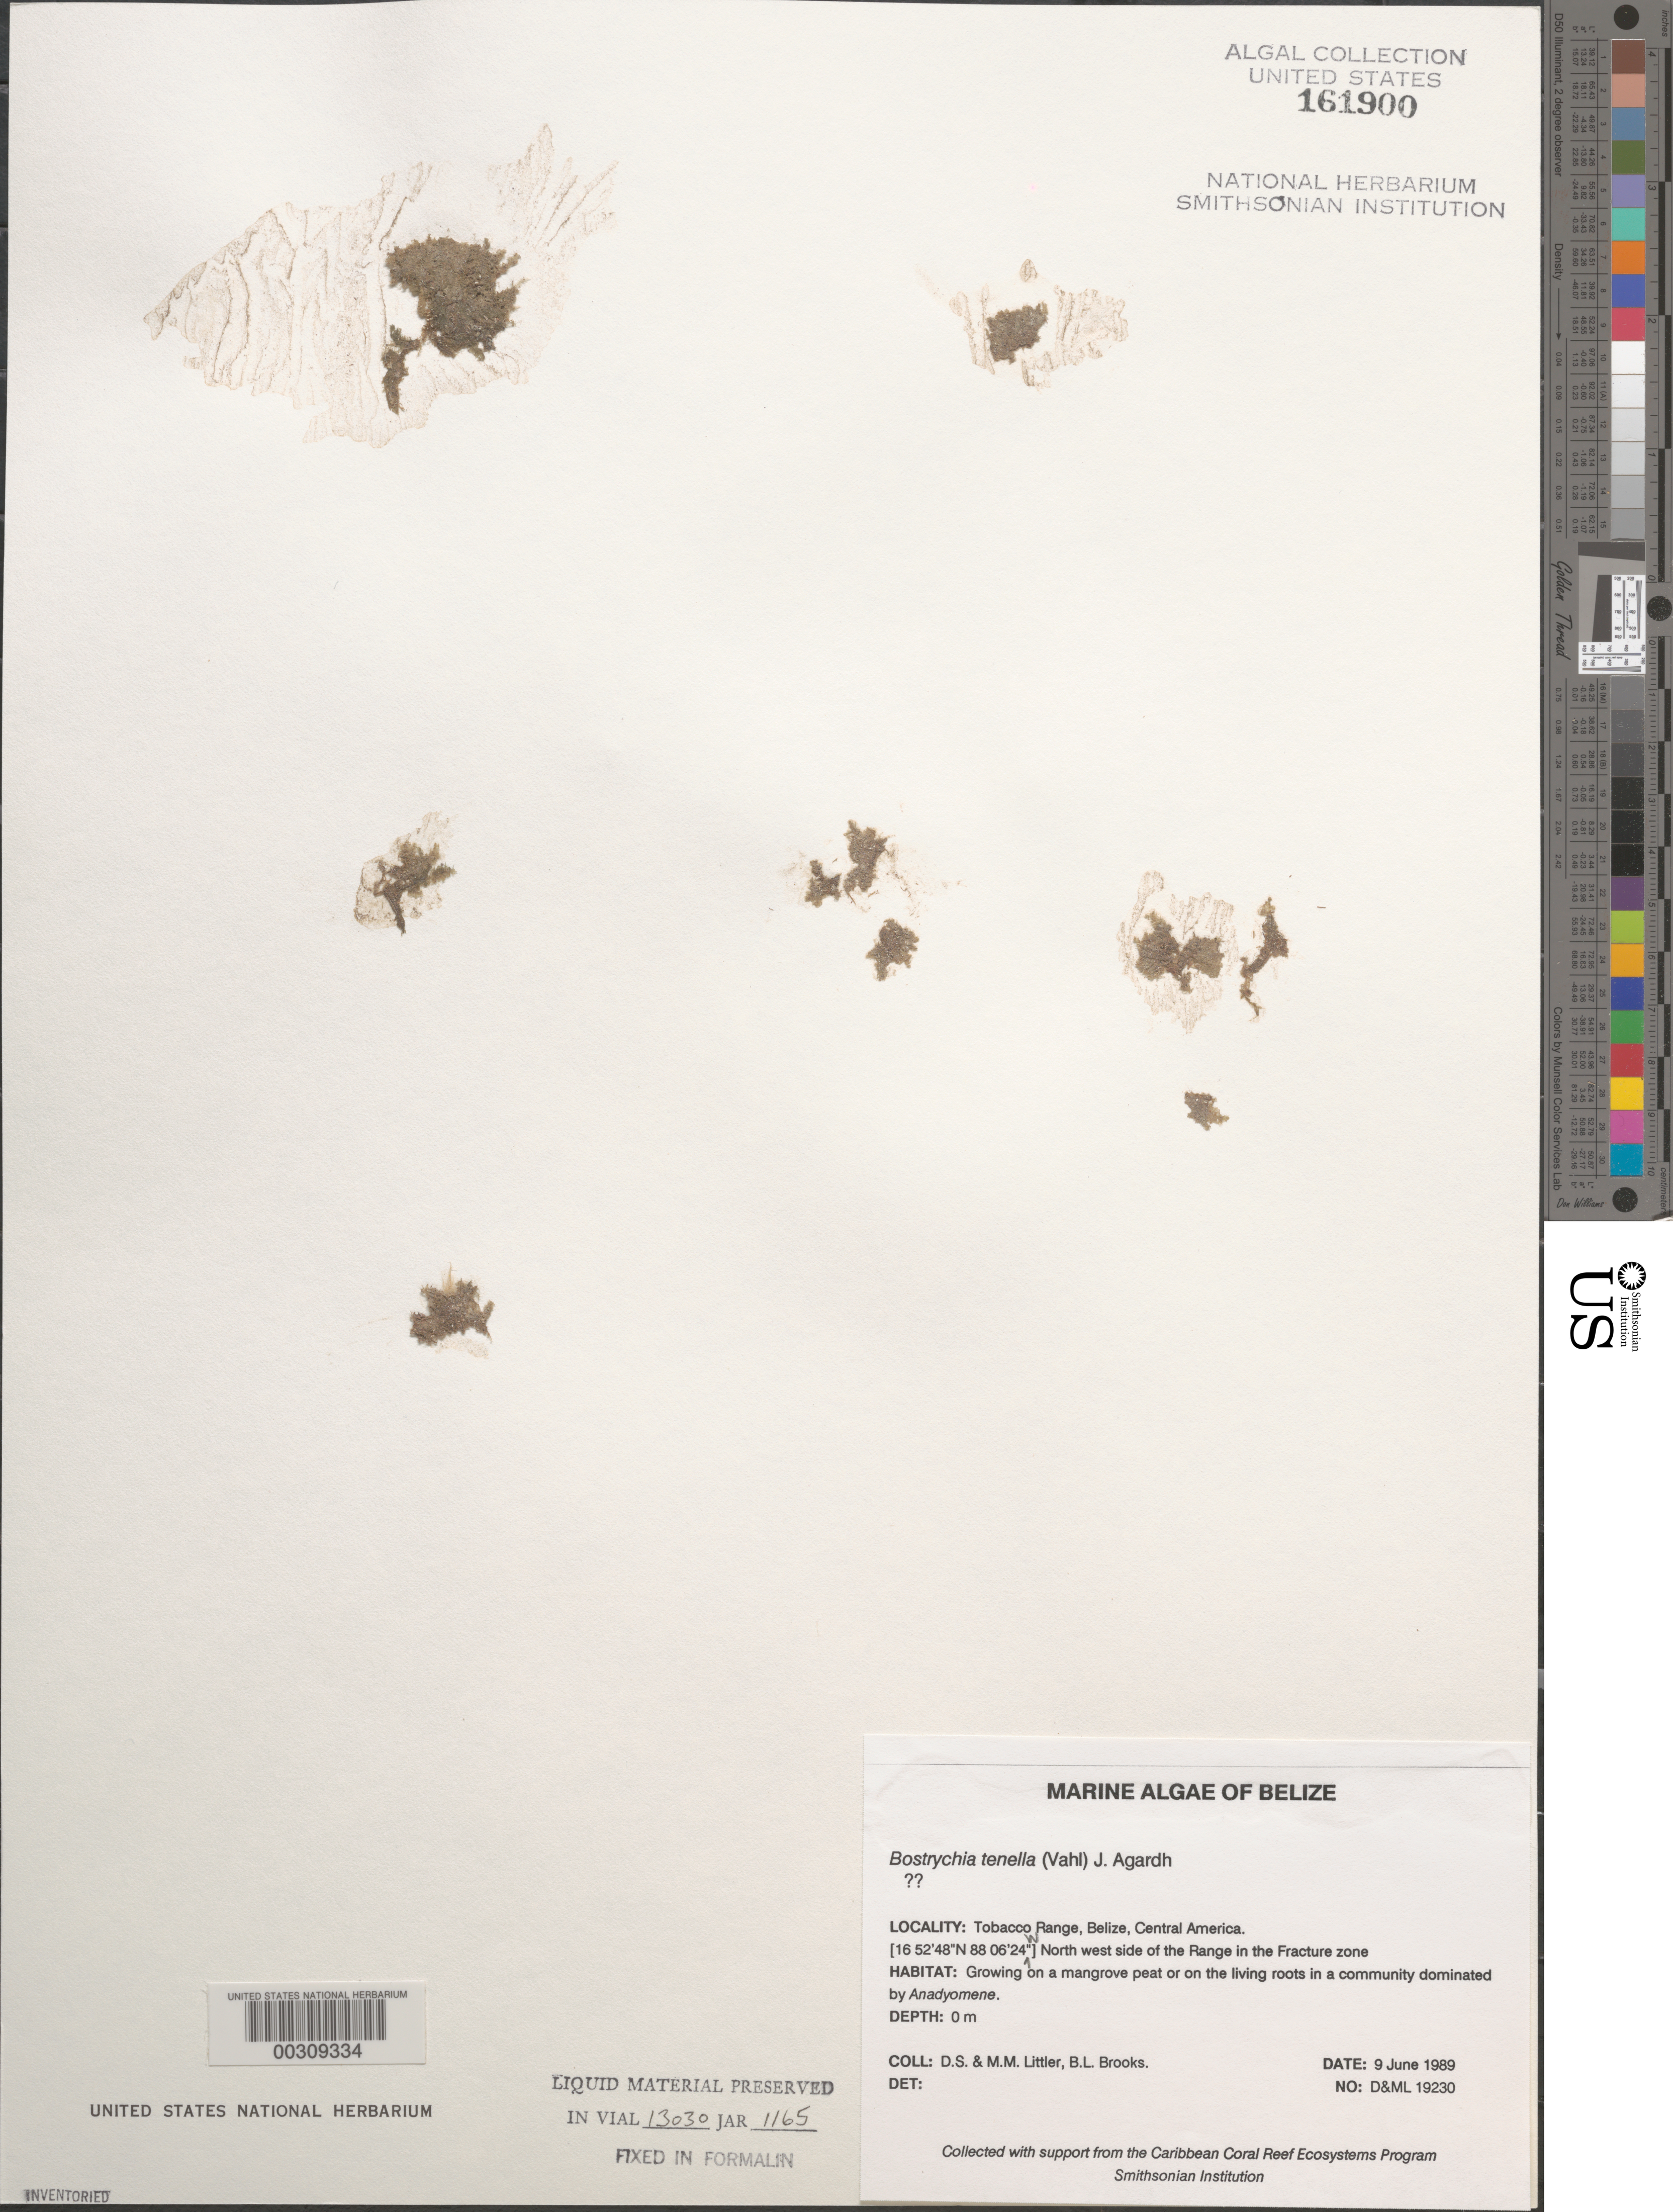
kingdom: Plantae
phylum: Rhodophyta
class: Florideophyceae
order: Ceramiales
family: Rhodomelaceae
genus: Bostrychia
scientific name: Bostrychia tenella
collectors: D. S. Littler, M. M. Littler & B. Brooks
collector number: D&ML 19230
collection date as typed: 09 Jun 1989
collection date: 1989-06-09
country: Belize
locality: Tobacco Range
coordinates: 16 52' 48" N, 88 06' 24" W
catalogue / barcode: US 161900